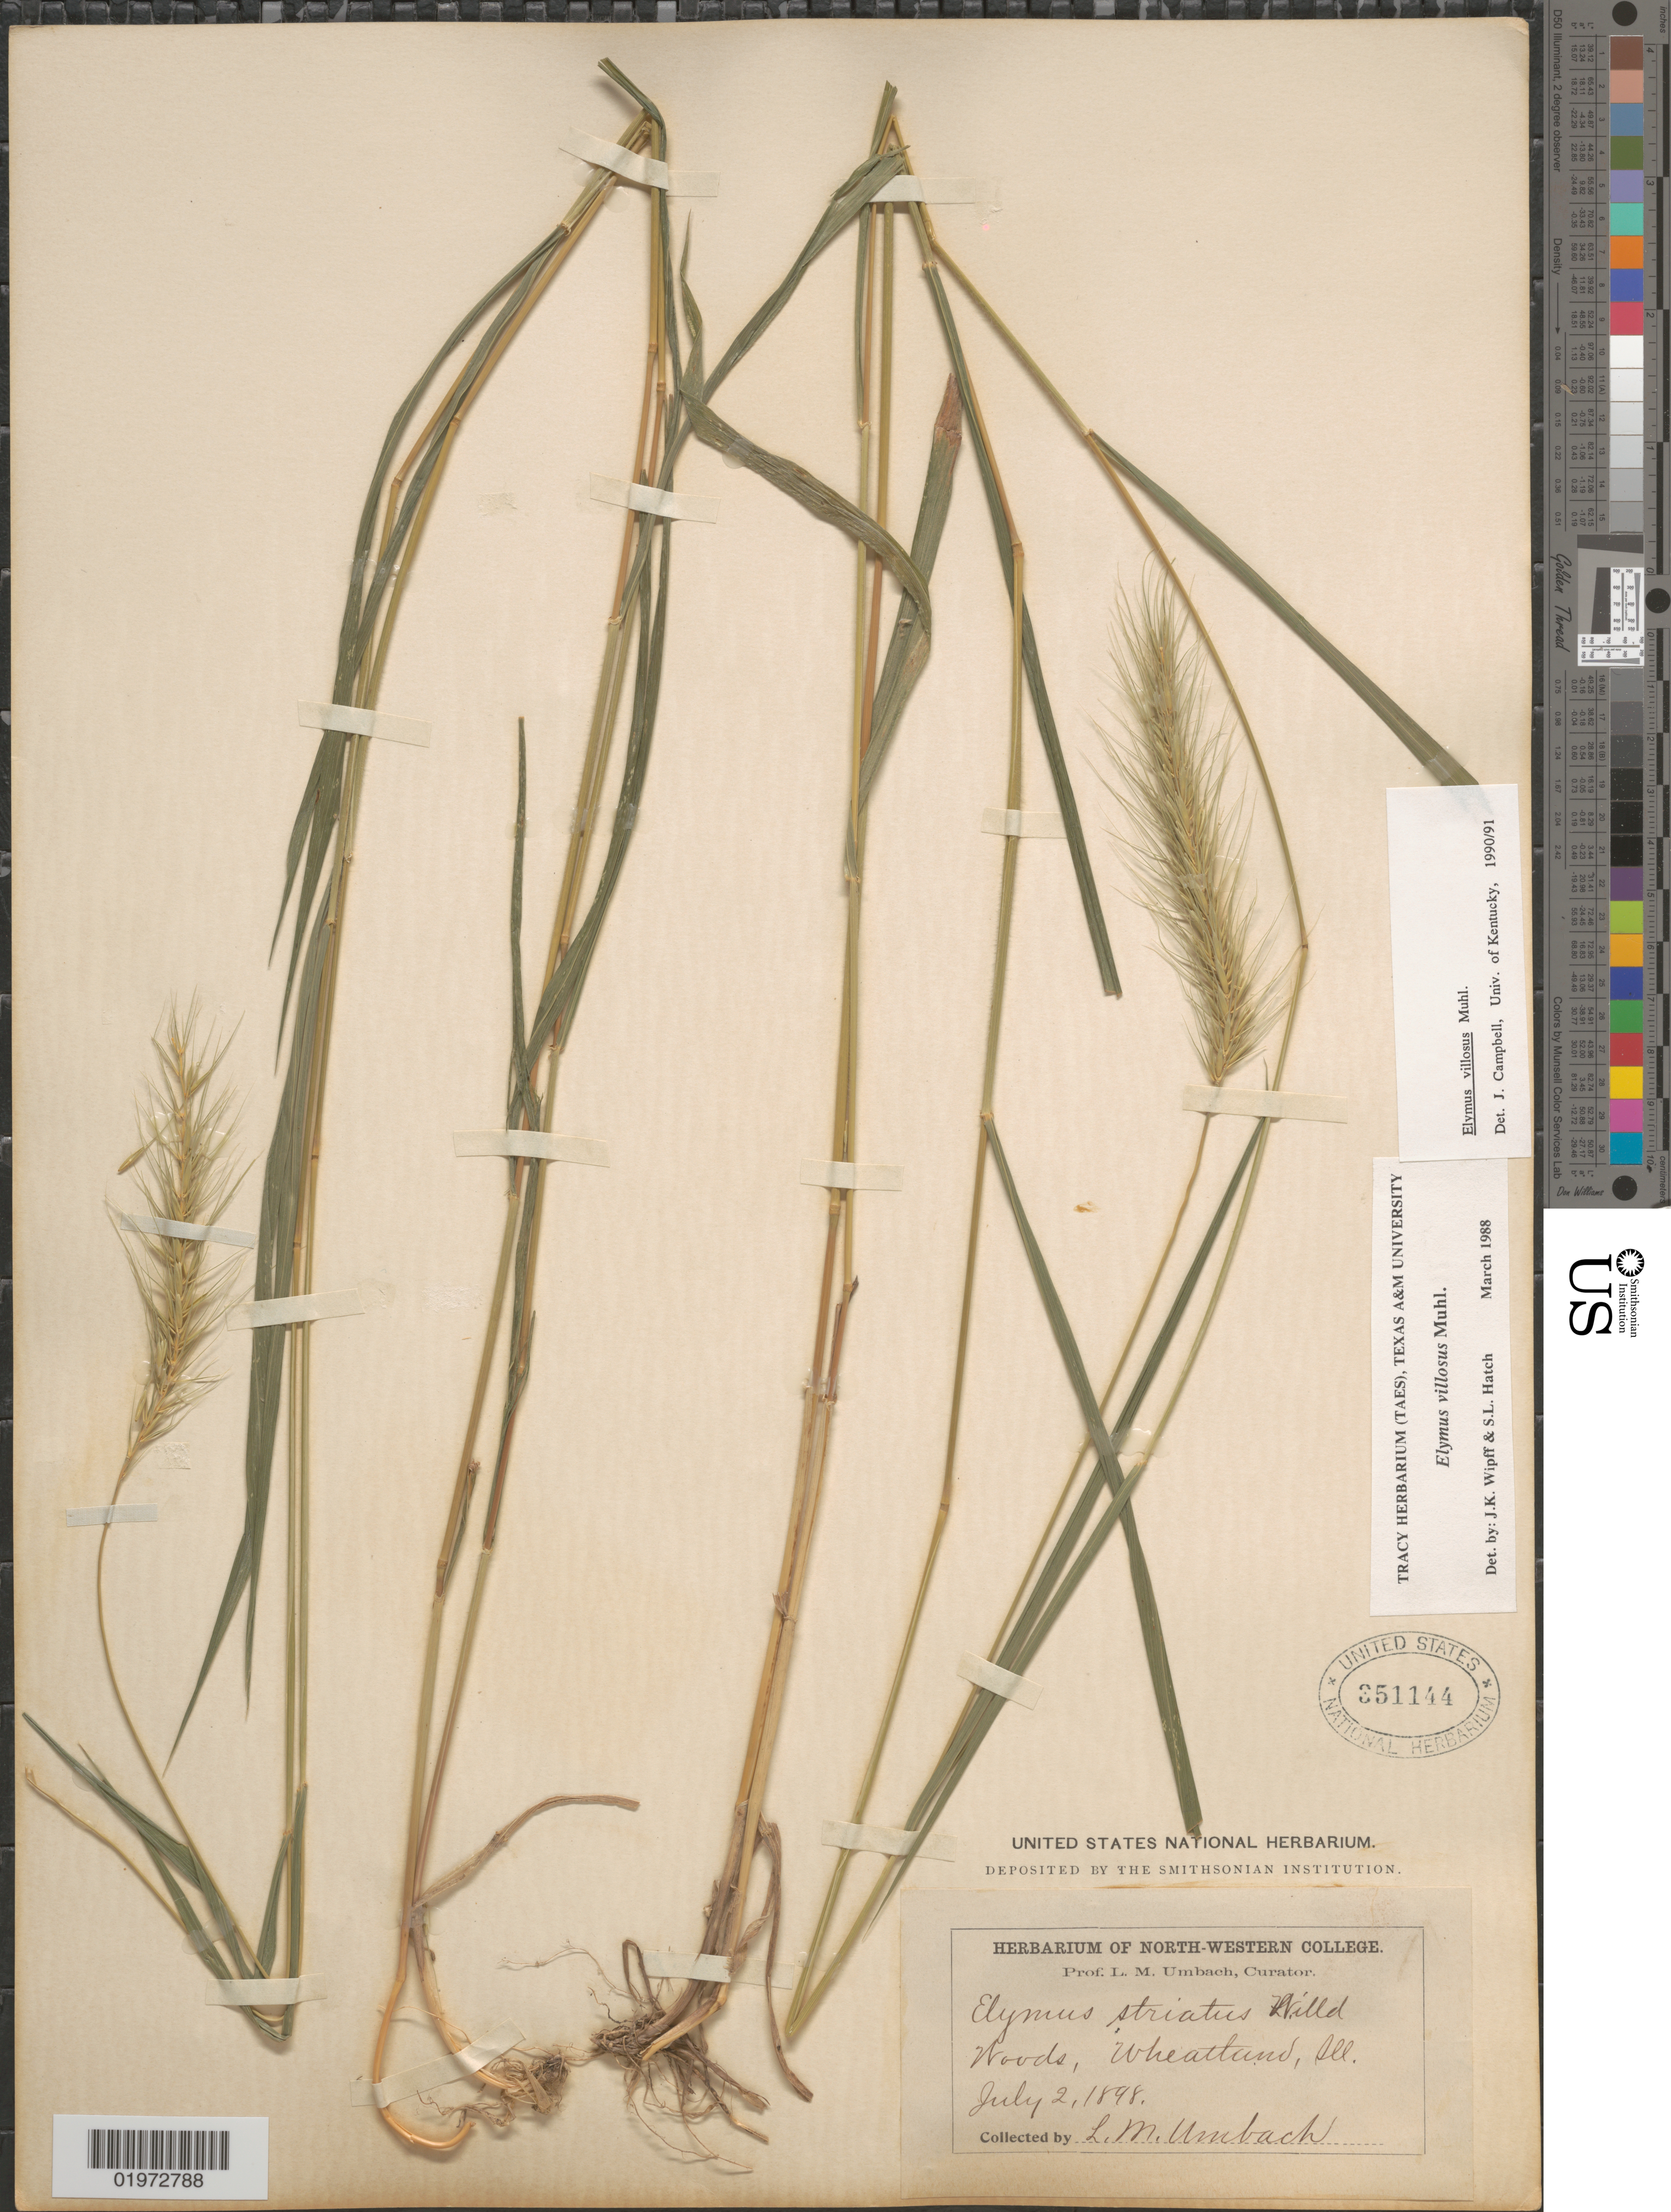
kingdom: Plantae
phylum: Tracheophyta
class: Liliopsida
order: Poales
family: Poaceae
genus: Elymus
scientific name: Elymus villosus var. arkansanus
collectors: L. M. Umbach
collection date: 1898-07-02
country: United States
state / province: Illinois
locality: Woods, Wheatland.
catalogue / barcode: US 351144